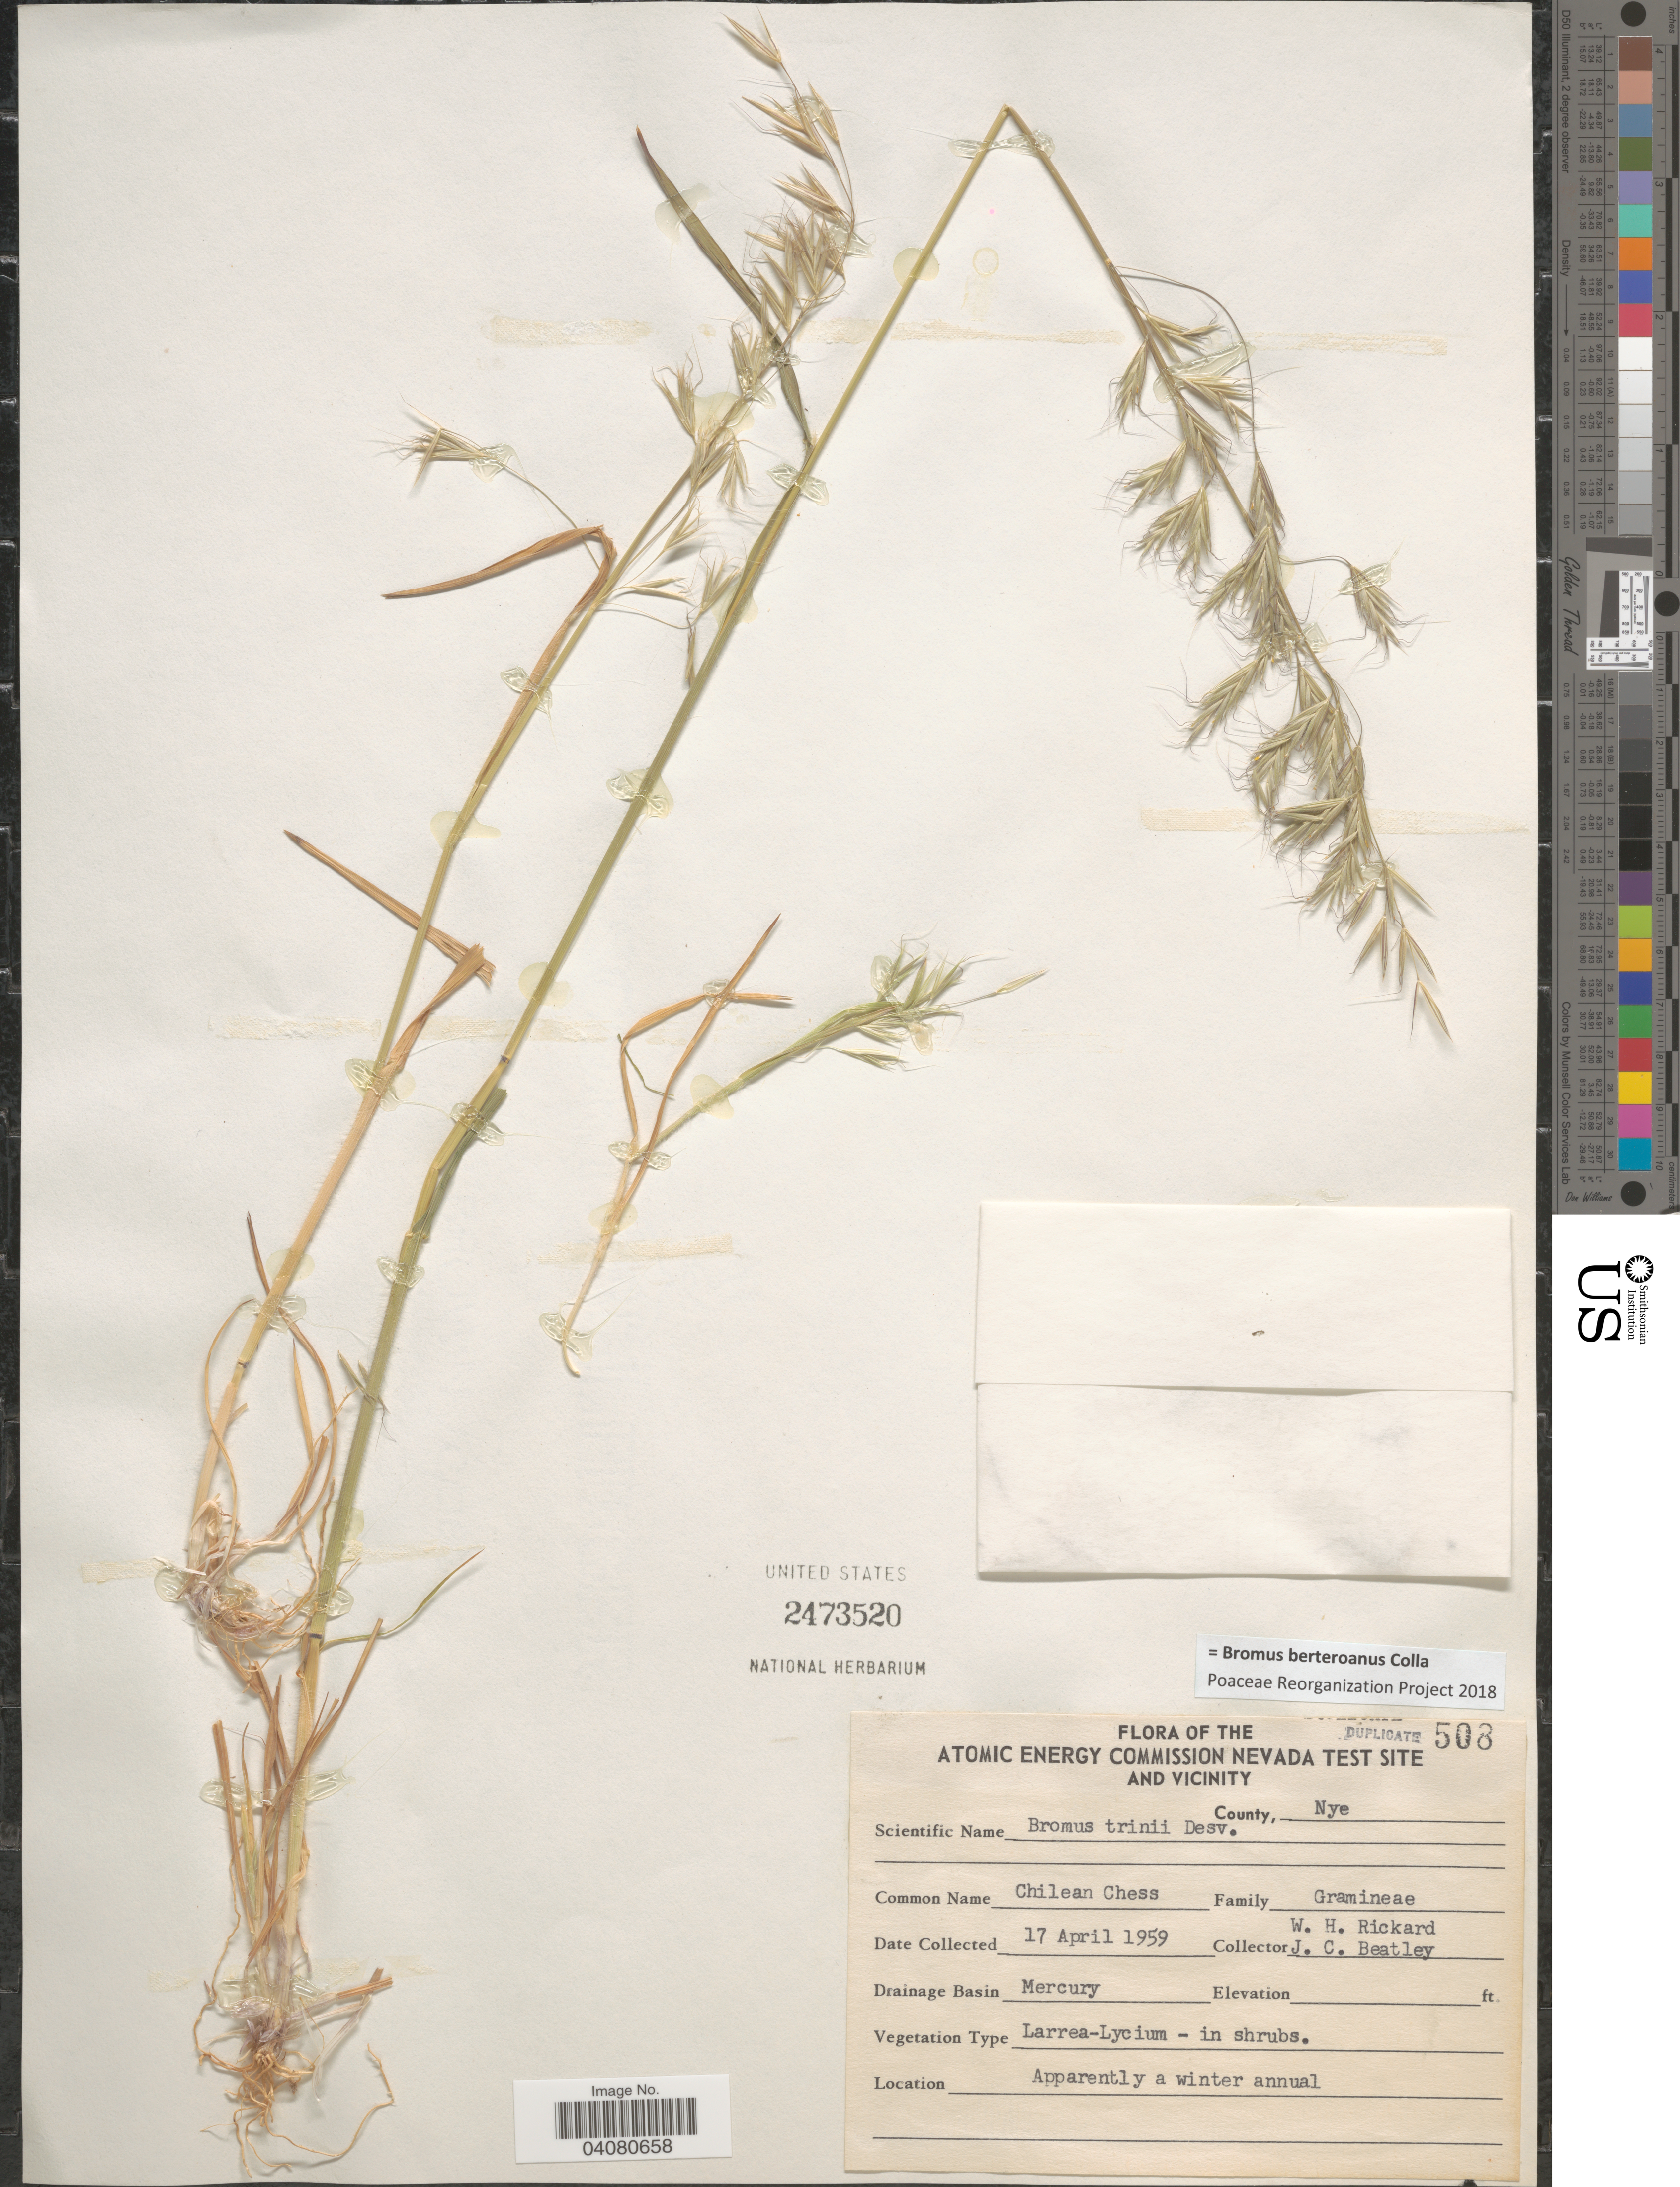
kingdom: Plantae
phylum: Tracheophyta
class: Liliopsida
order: Poales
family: Poaceae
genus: Bromus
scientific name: Bromus berteroanus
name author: Colla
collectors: W. Rickard & J. C. Beatley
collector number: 508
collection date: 1959-04-17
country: United States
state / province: Nevada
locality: Atomic Energy Commission Nevada Test Site and Vicinity. County, Nye. Drainage Basin Mercury. Apparently a winter annual.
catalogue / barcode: US 2473520